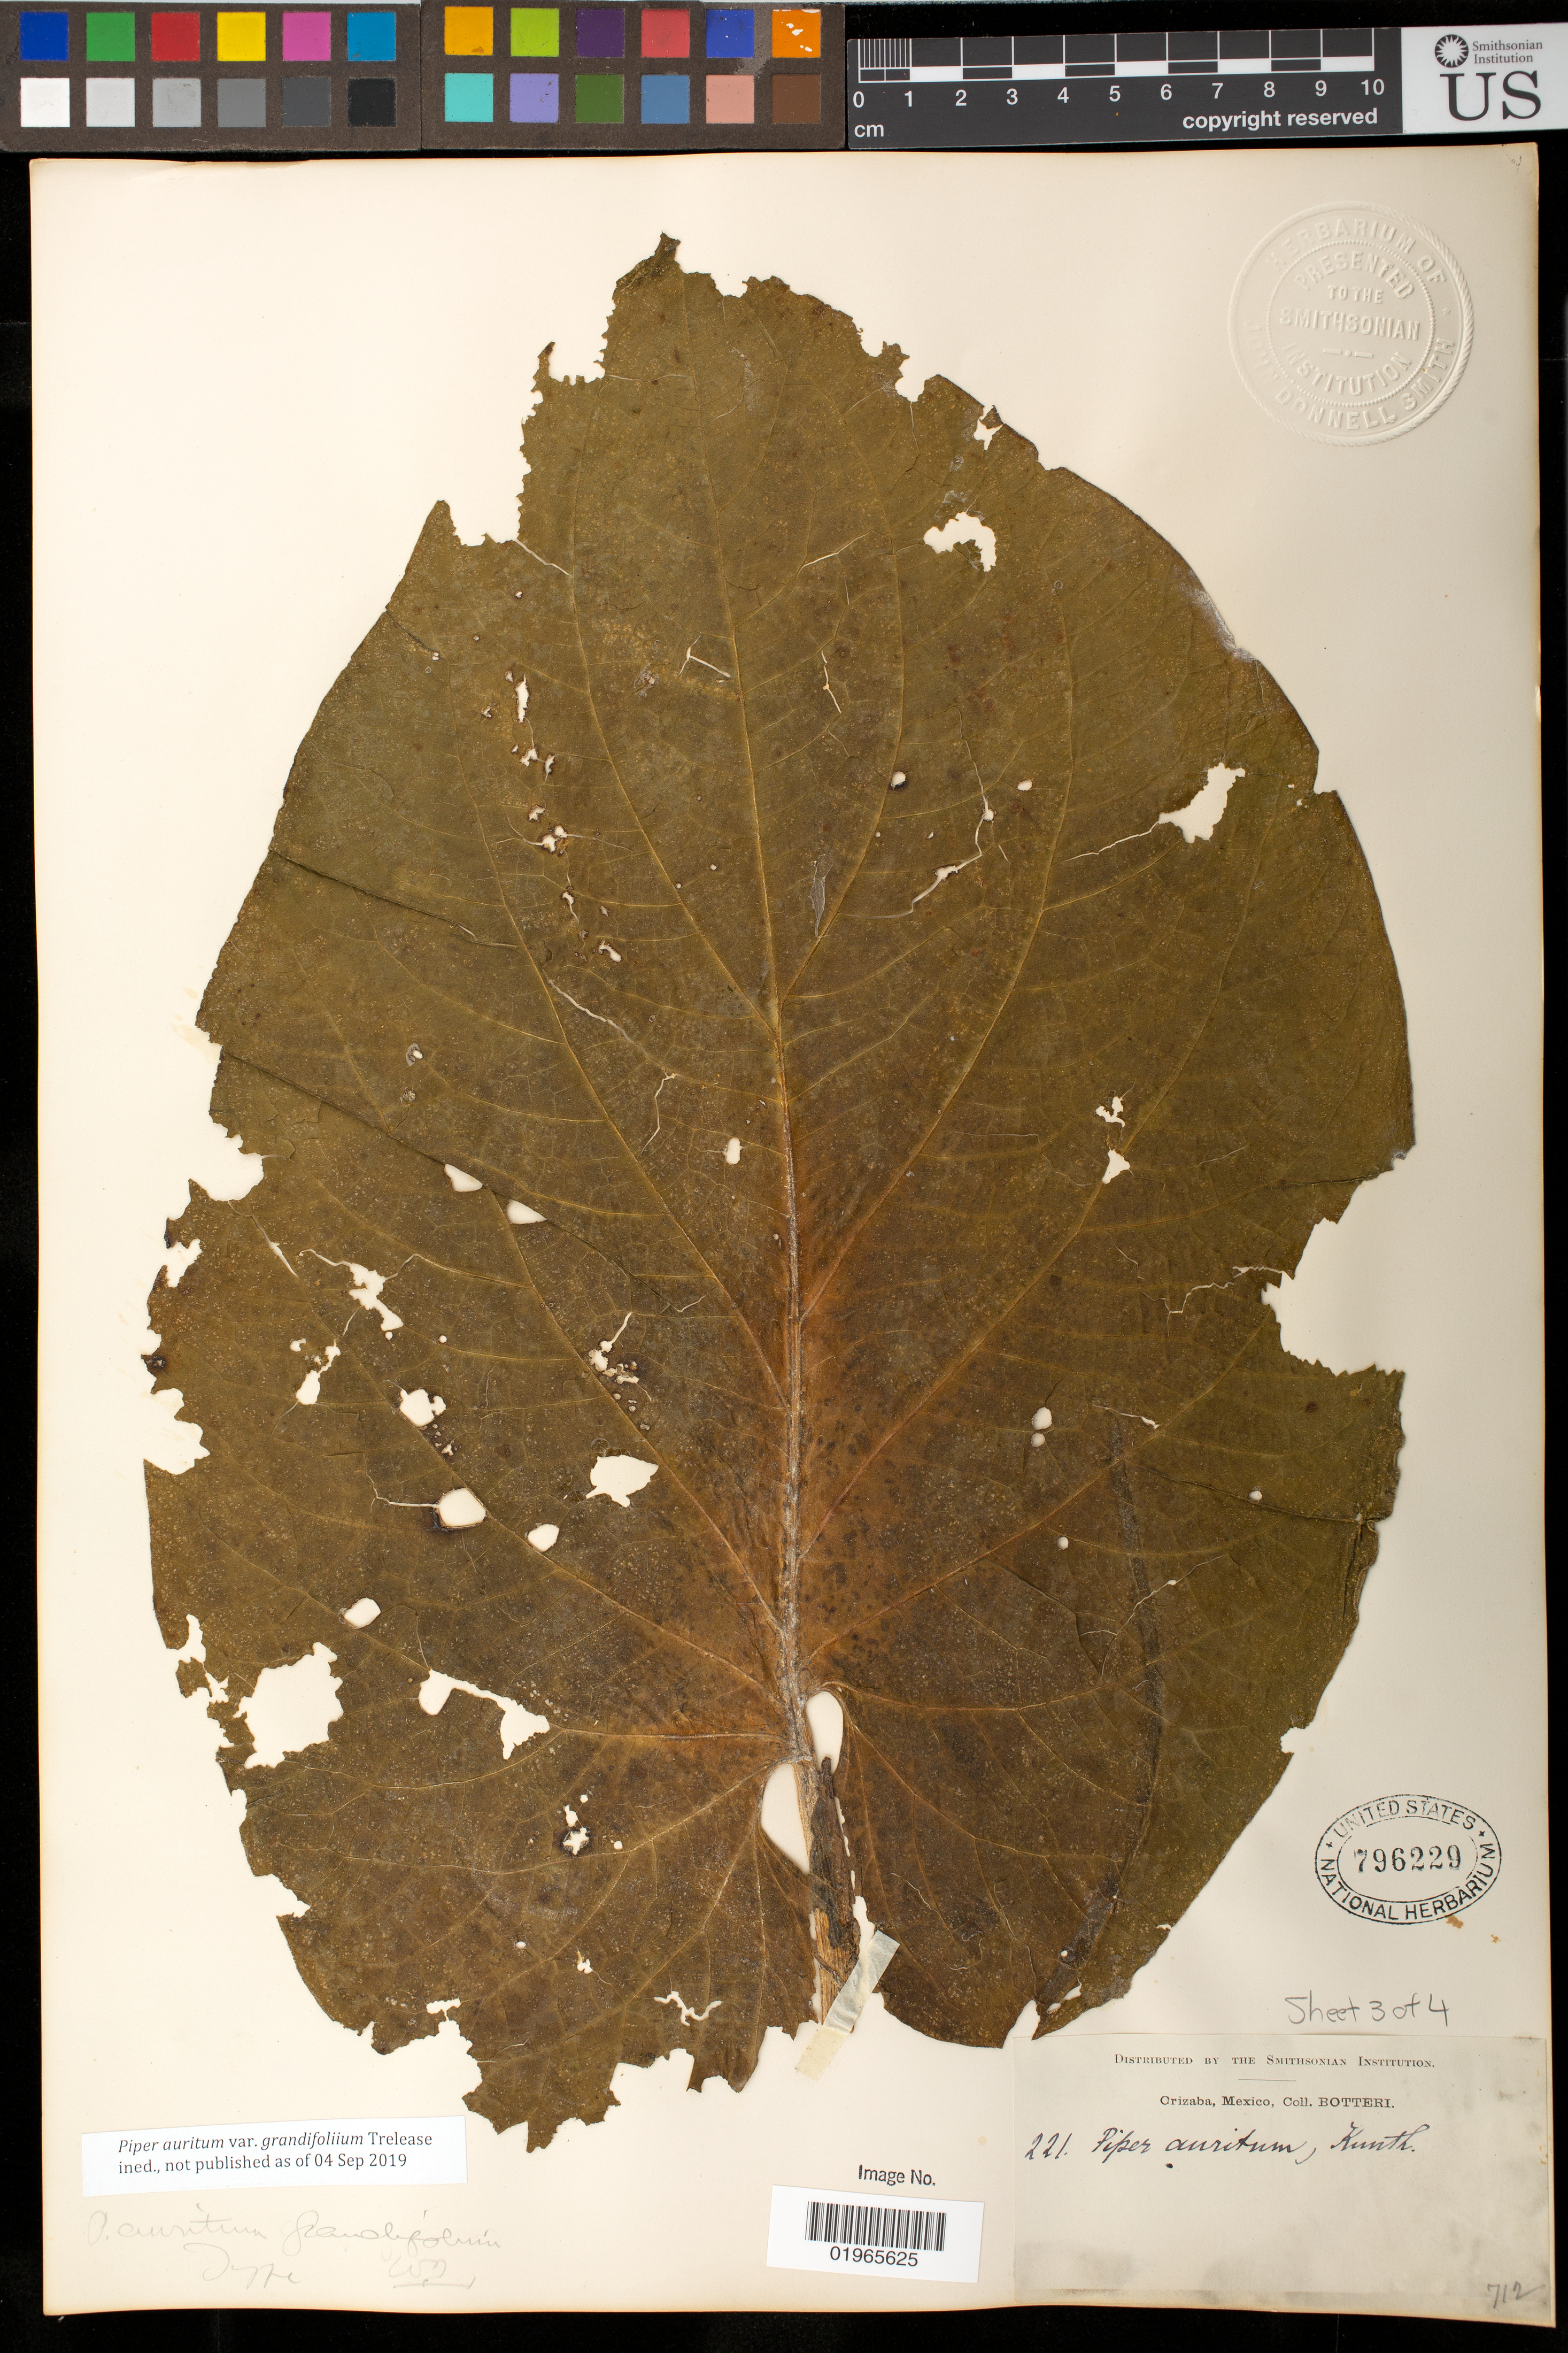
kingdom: Plantae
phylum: Tracheophyta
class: Magnoliopsida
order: Piperales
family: Piperaceae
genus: Piper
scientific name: Piper auritum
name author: Kunth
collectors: -. Botteri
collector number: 221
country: Mexico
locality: Orizaba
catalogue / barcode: US 796229